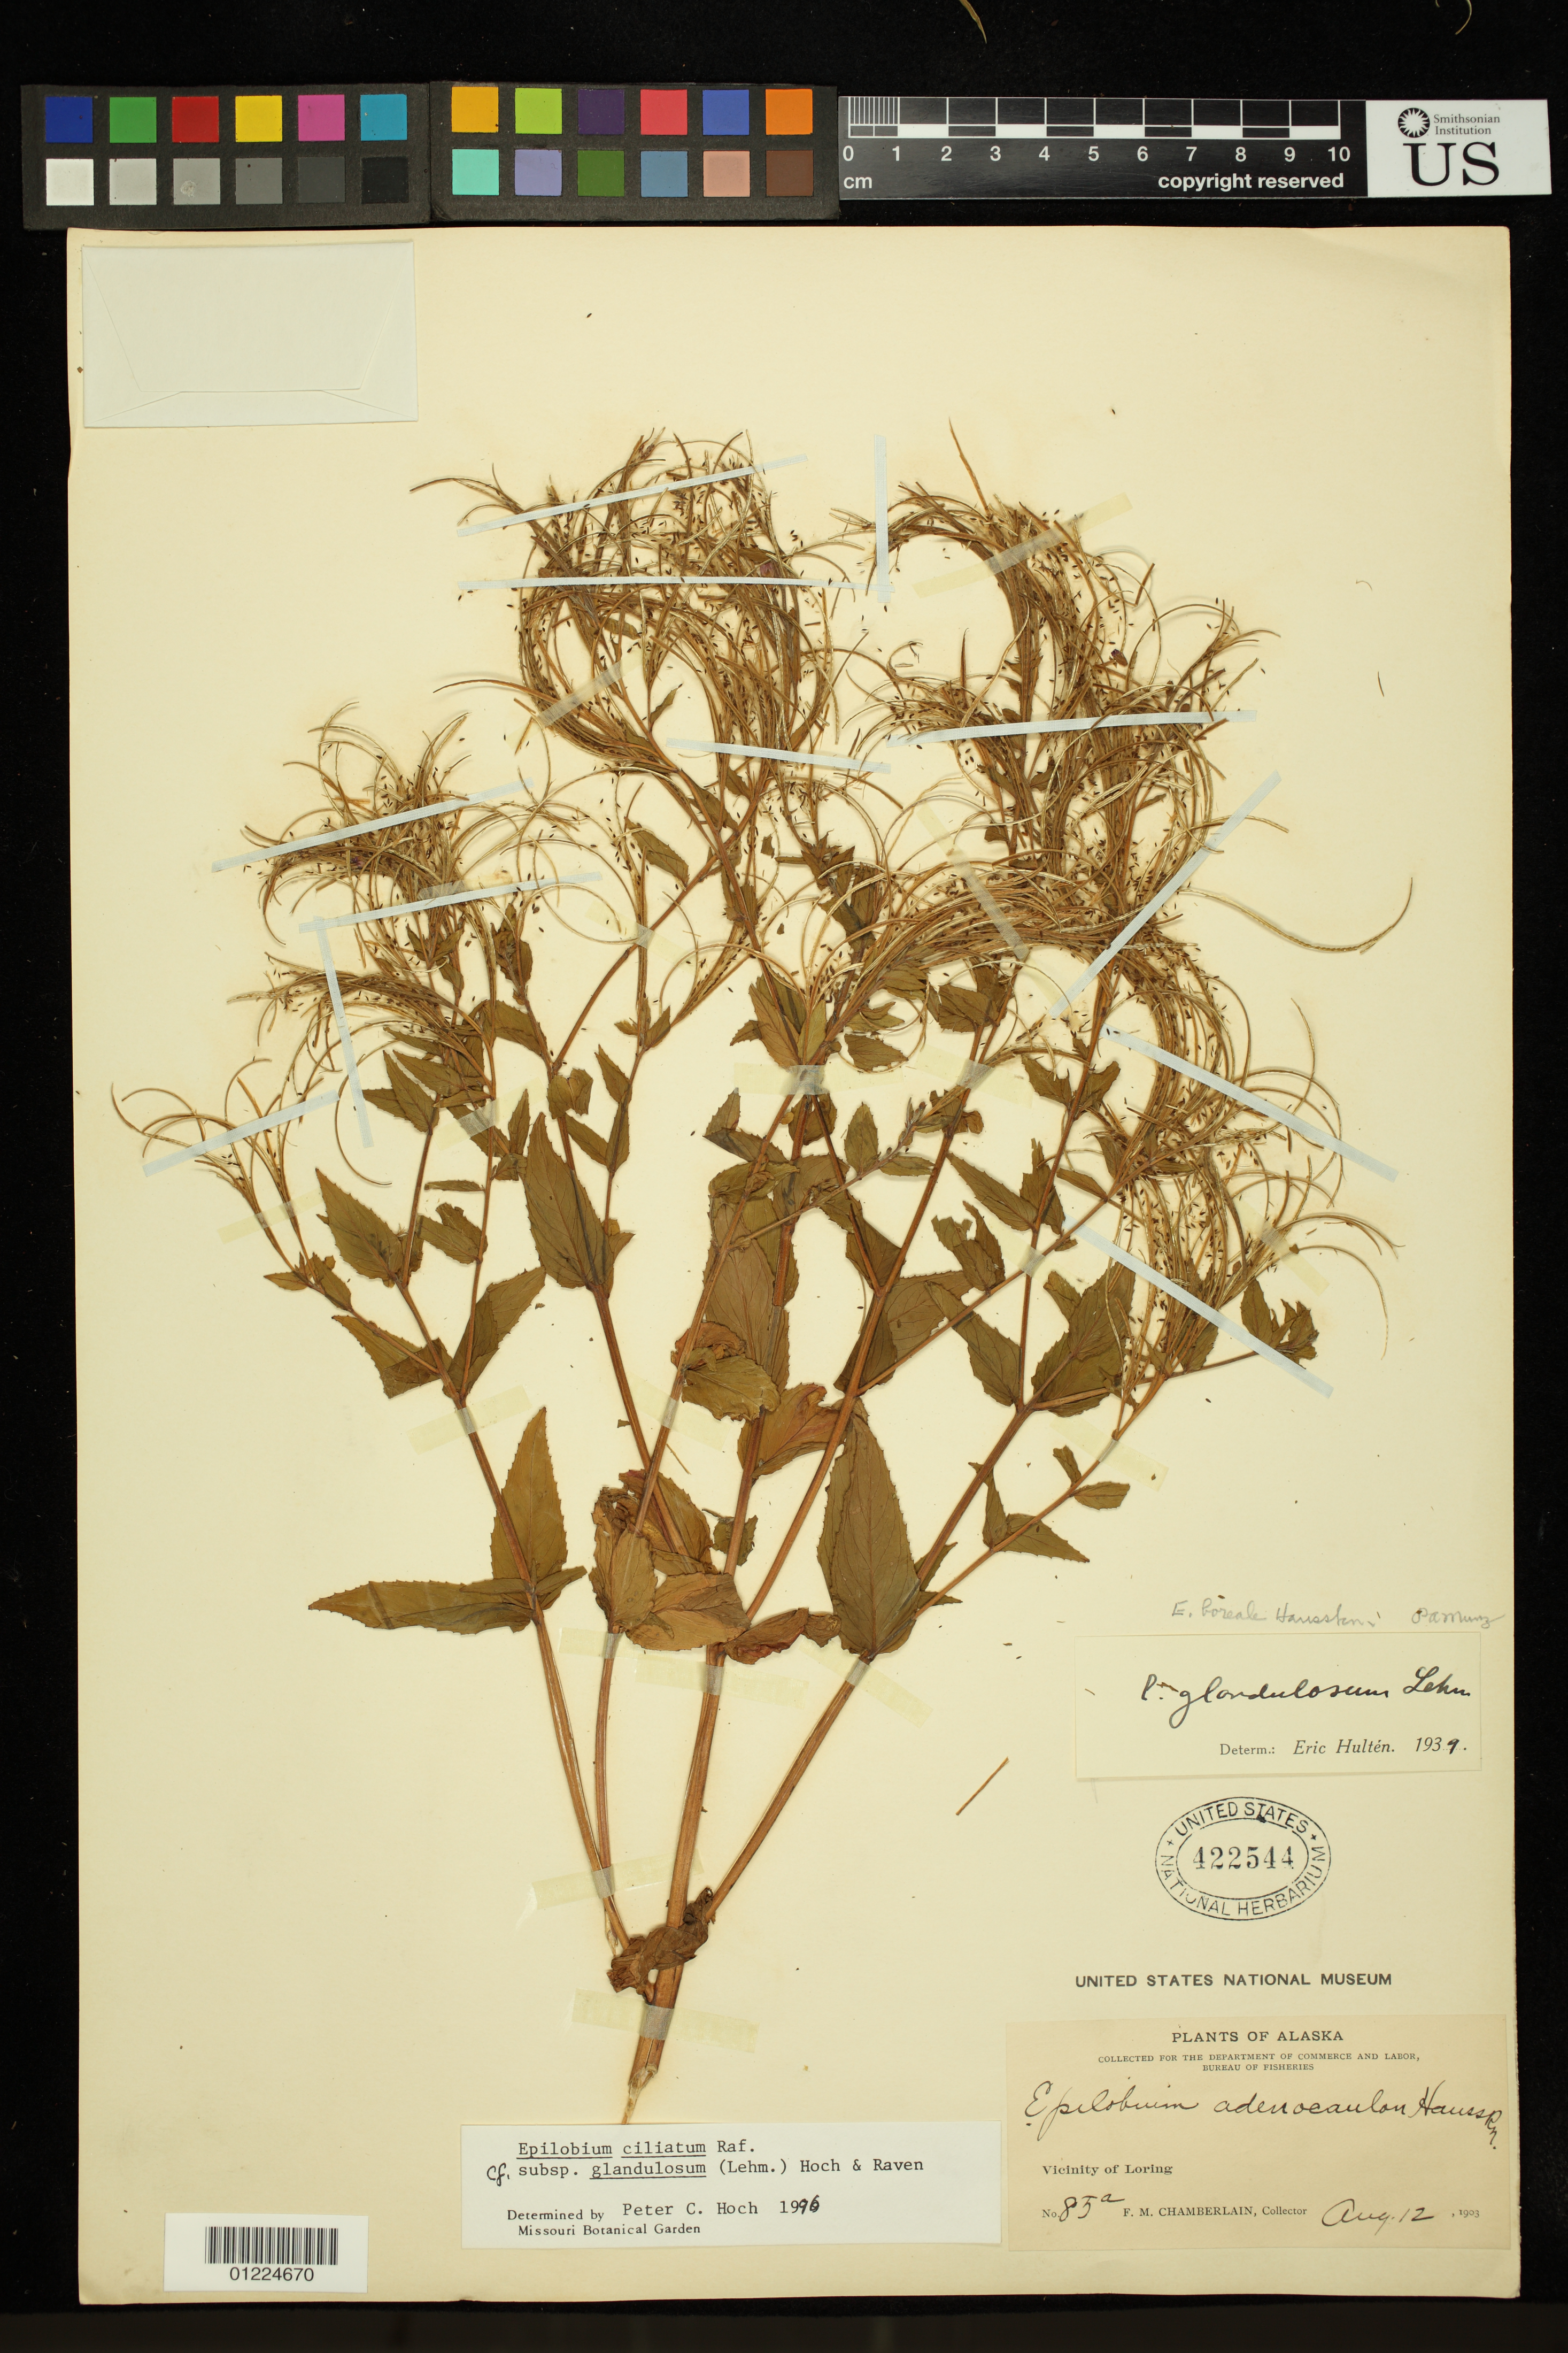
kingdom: Plantae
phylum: Tracheophyta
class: Magnoliopsida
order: Myrtales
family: Onagraceae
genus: Epilobium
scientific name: Epilobium ciliatum subsp. glandulosum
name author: (Lehm.) Hoch & P.H. Raven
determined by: Hoch, P. C.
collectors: F. Chamberlain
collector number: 85 a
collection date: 1903-08-12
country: United States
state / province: Alaska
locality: Vicinity of Loring.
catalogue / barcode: US 422544